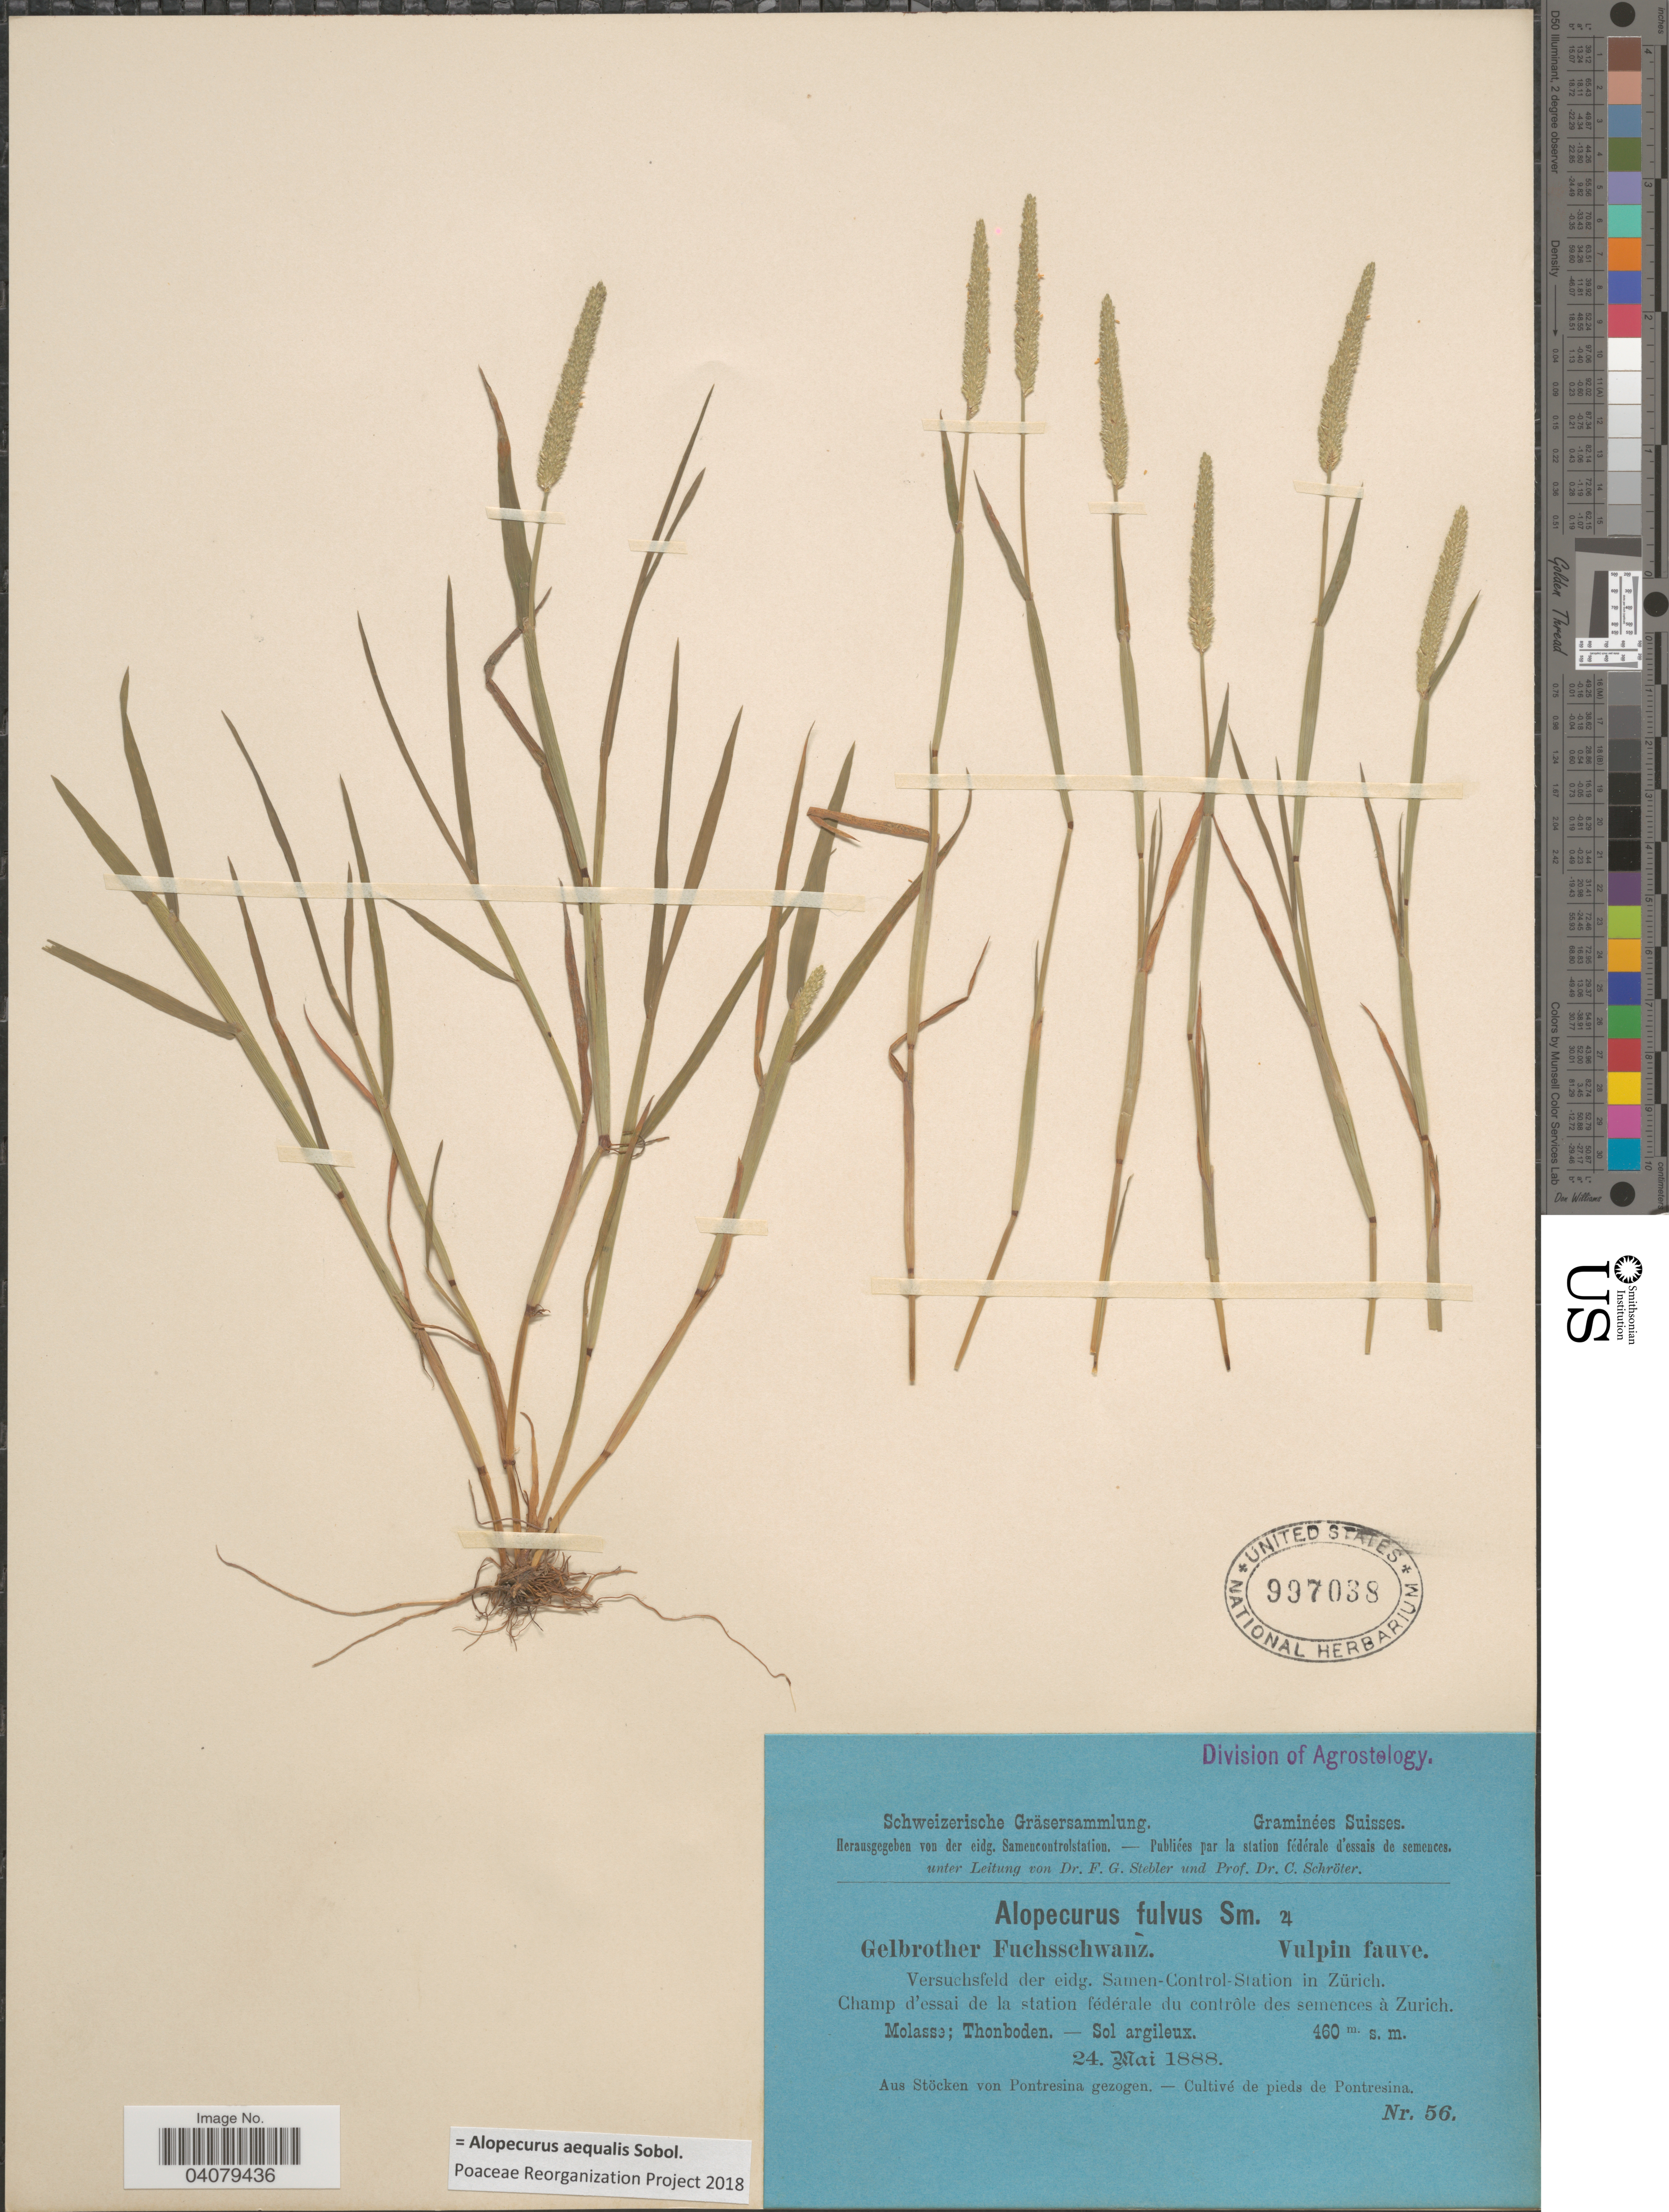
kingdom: Plantae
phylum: Tracheophyta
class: Liliopsida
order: Poales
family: Poaceae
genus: Alopecurus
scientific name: Alopecurus arundinaceus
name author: Poir.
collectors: Stebler, F.G. & Schröter, C.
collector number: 56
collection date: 1888-05-24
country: Switzerland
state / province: Zurich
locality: Versuchsfeld der eidg. Samen-Control-Station in Zürich. Champ d'essai de la station fédérale du contrôle des semences à Zurich. Molasse; Thonboden.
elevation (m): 460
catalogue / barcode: US 997038